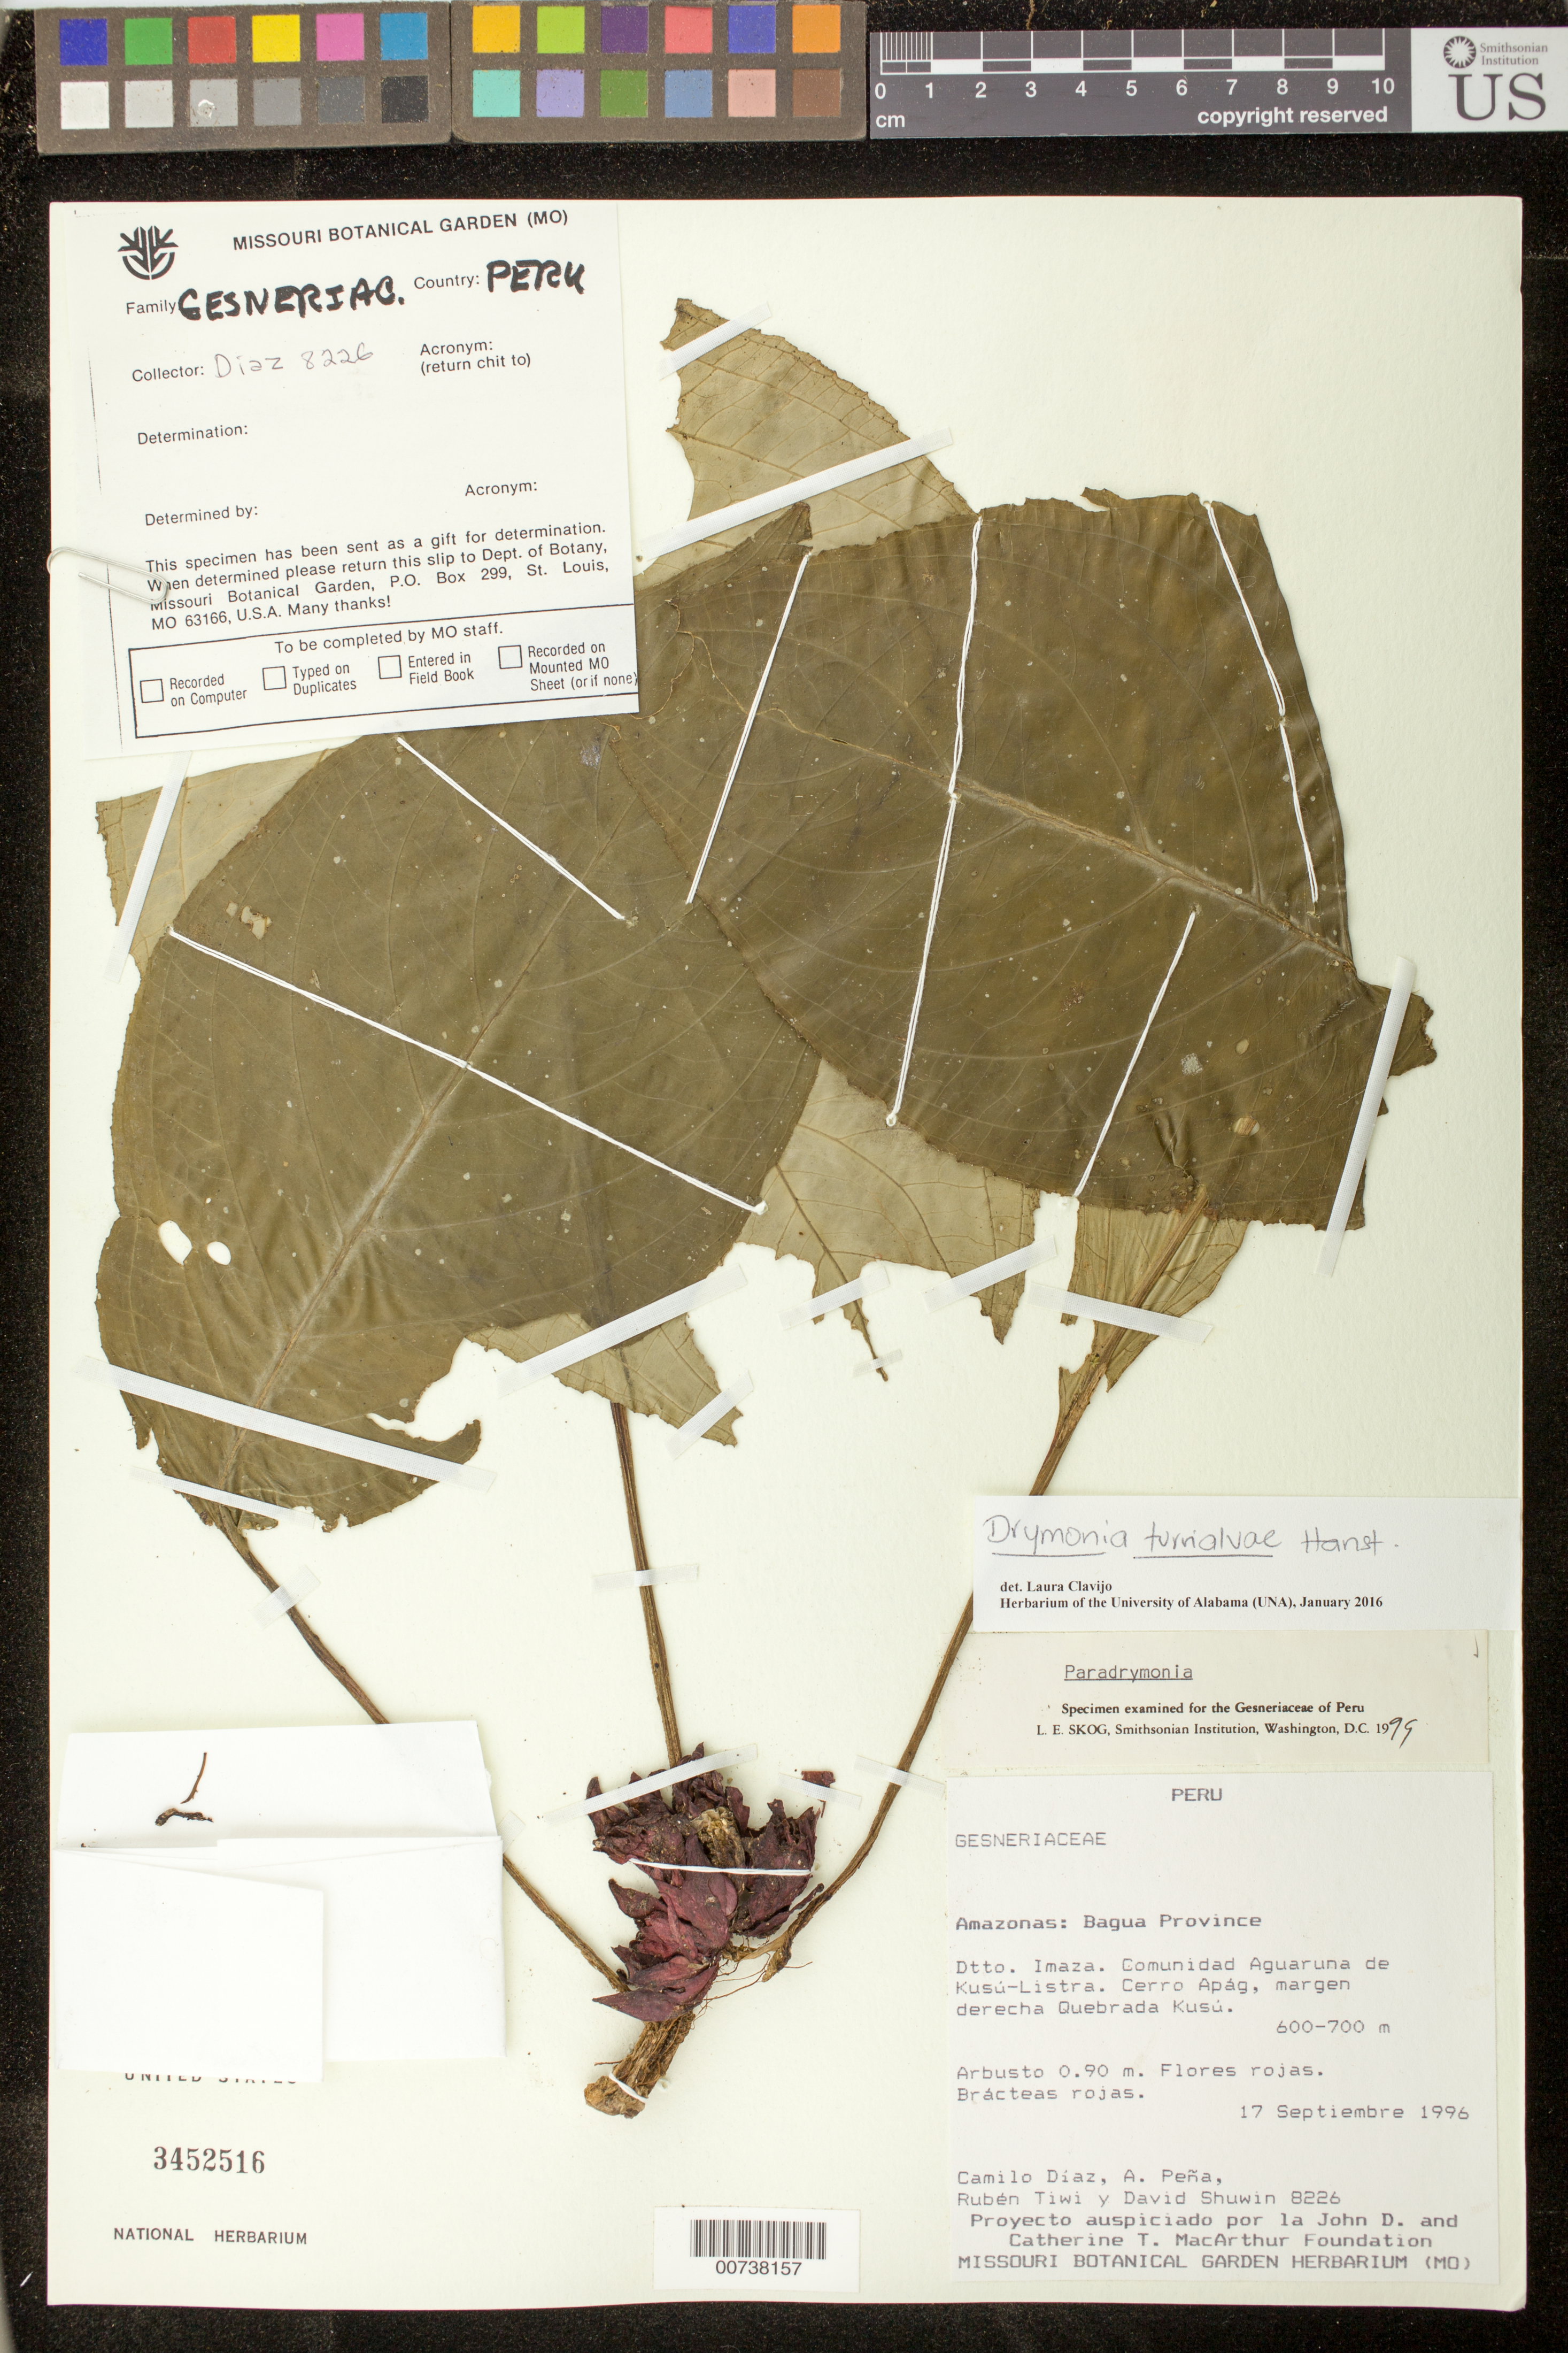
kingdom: Plantae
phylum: Tracheophyta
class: Magnoliopsida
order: Lamiales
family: Gesneriaceae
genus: Drymonia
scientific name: Drymonia turrialvae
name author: Hanst.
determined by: Clavijo, L.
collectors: C. Díaz S., A. Peña, R. Tiwi & D. Shuwin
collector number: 8226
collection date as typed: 17 Sep 1996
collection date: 1996-09-17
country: Peru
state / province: Amazonas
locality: Prov. Bagua; Dtto. Imaza, comunidad Aguaruna de Kusú-Listra, Cerro Apág, margen derecha Quebrada Kusú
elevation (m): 600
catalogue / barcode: US 3452516